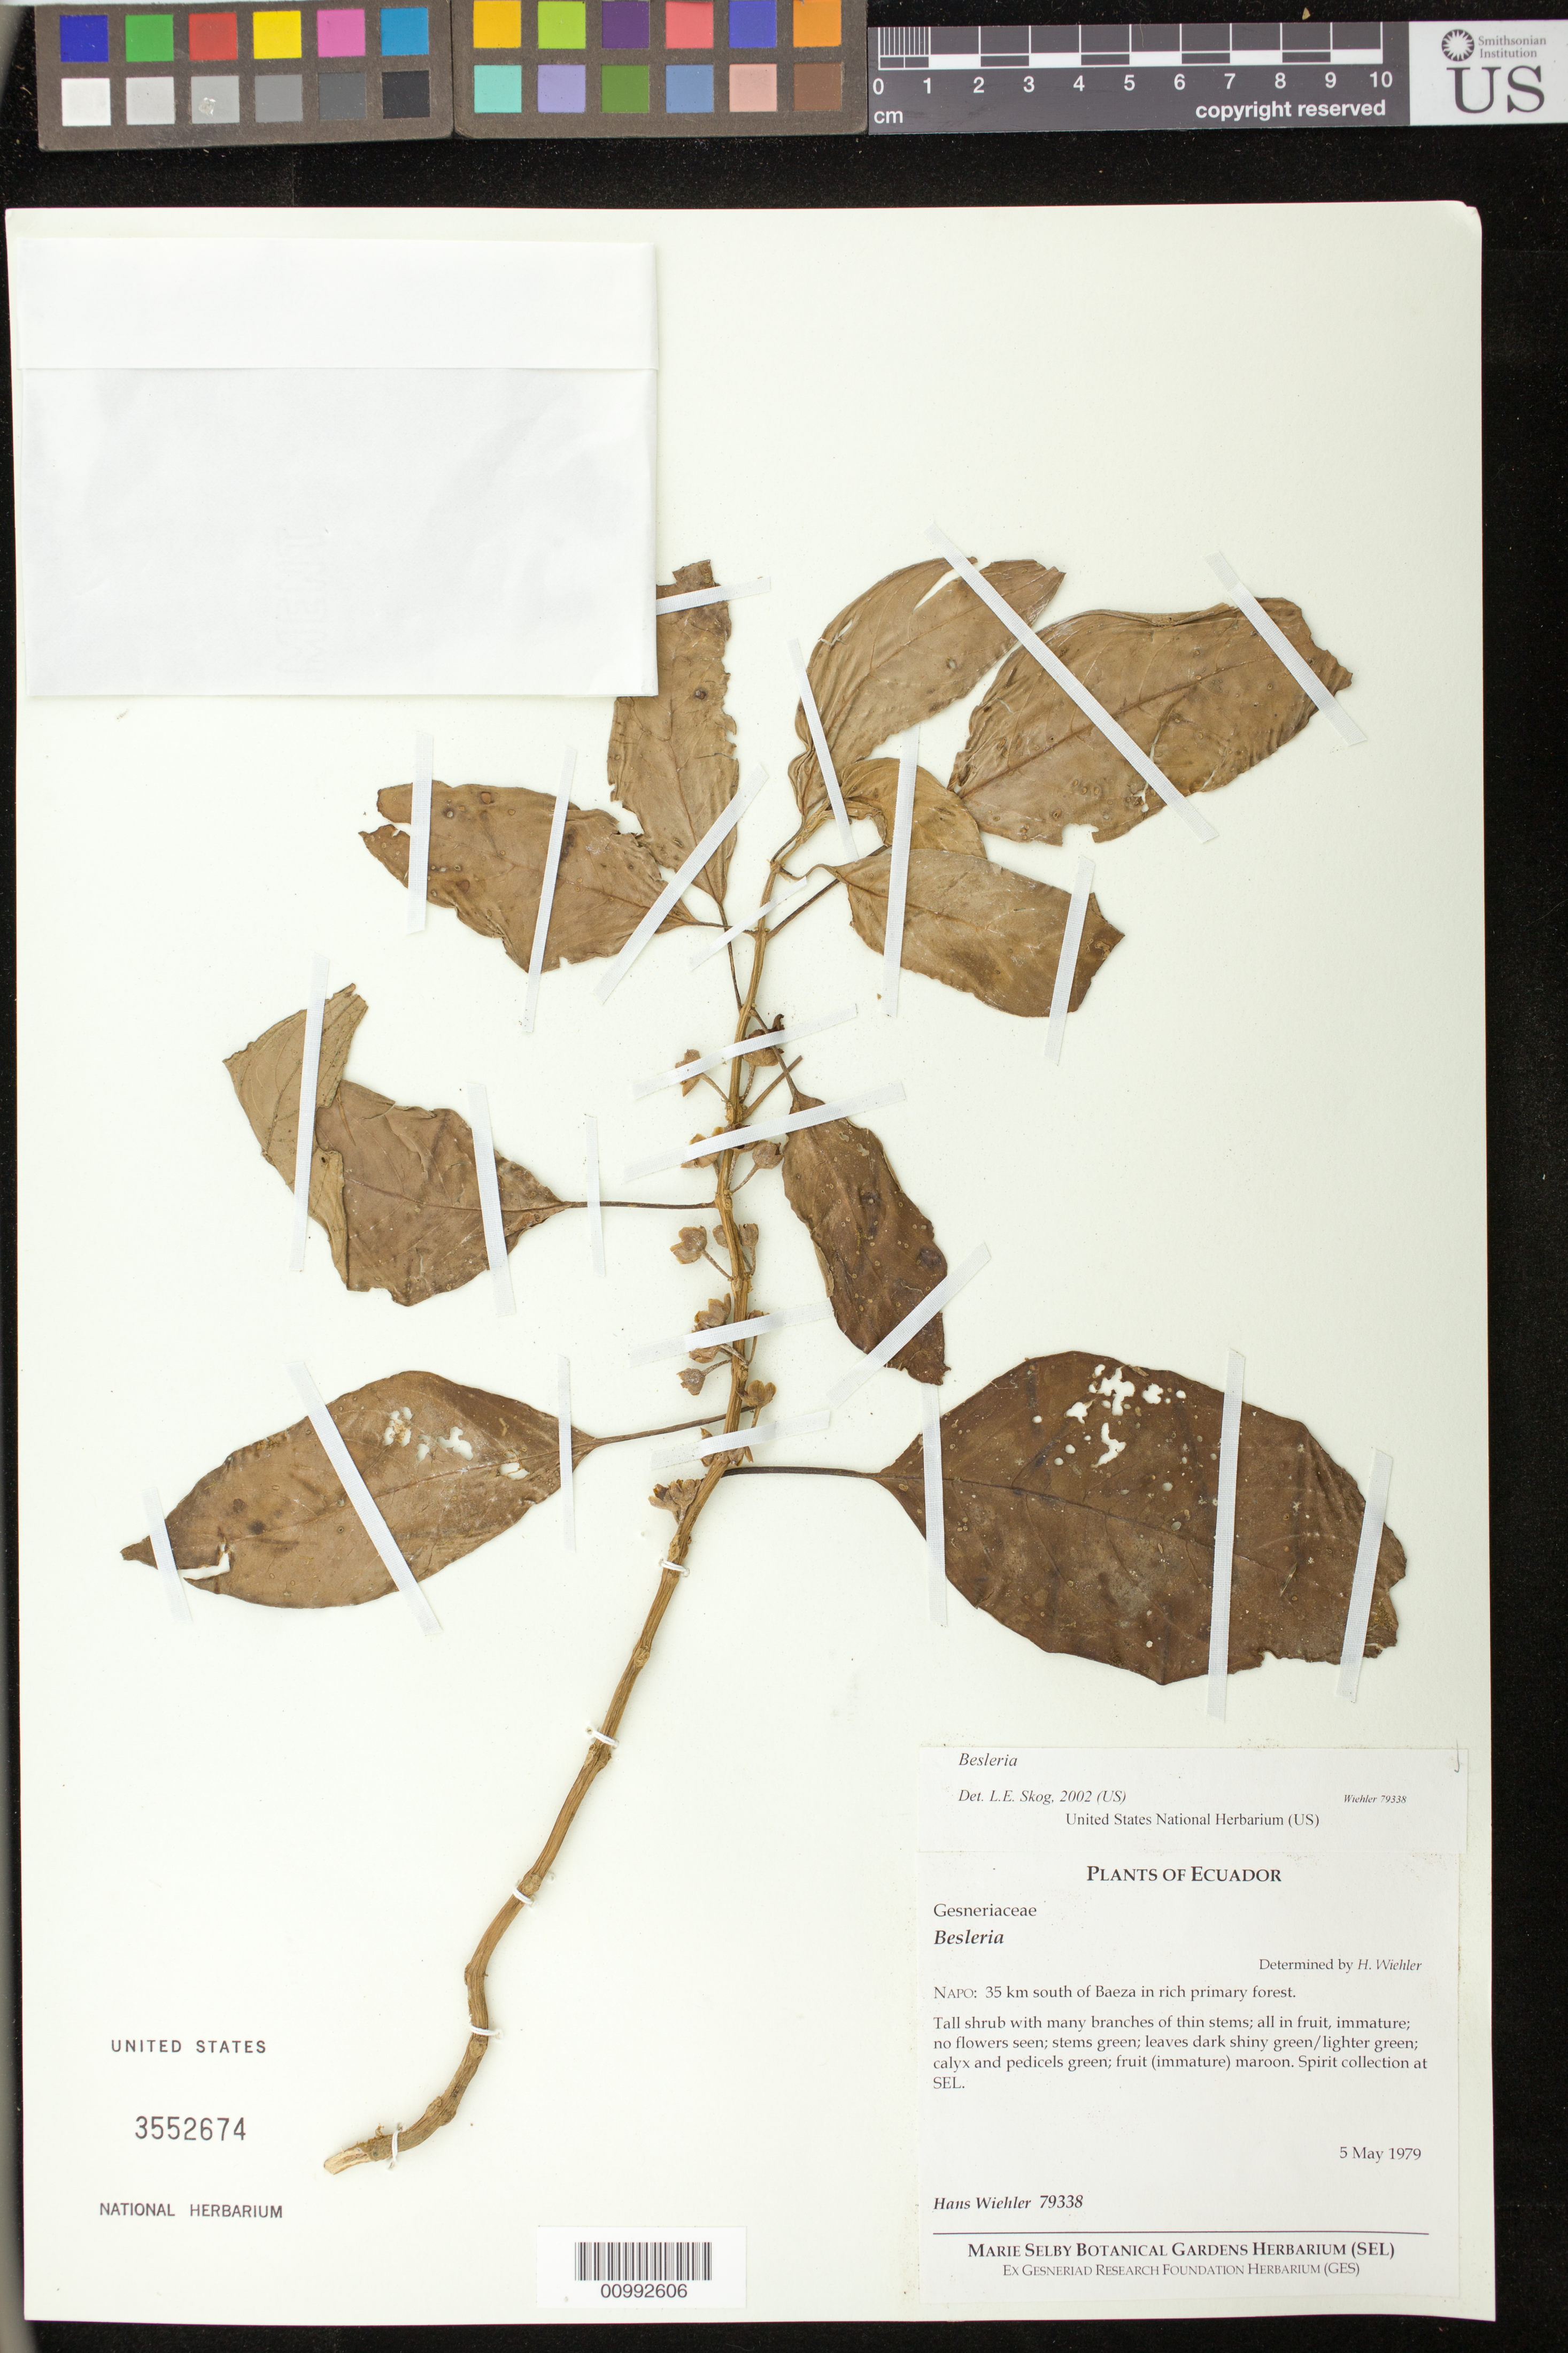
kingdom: Plantae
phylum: Tracheophyta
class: Magnoliopsida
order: Lamiales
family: Gesneriaceae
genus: Besleria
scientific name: Besleria sp.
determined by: Skog, Laurence E.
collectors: H. J. Wiehler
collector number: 79338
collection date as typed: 05 May 1979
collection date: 1979-05-05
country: Ecuador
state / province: Napo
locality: Napo: 35 km south of Baeza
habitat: Rich primary forest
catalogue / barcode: US 3552674